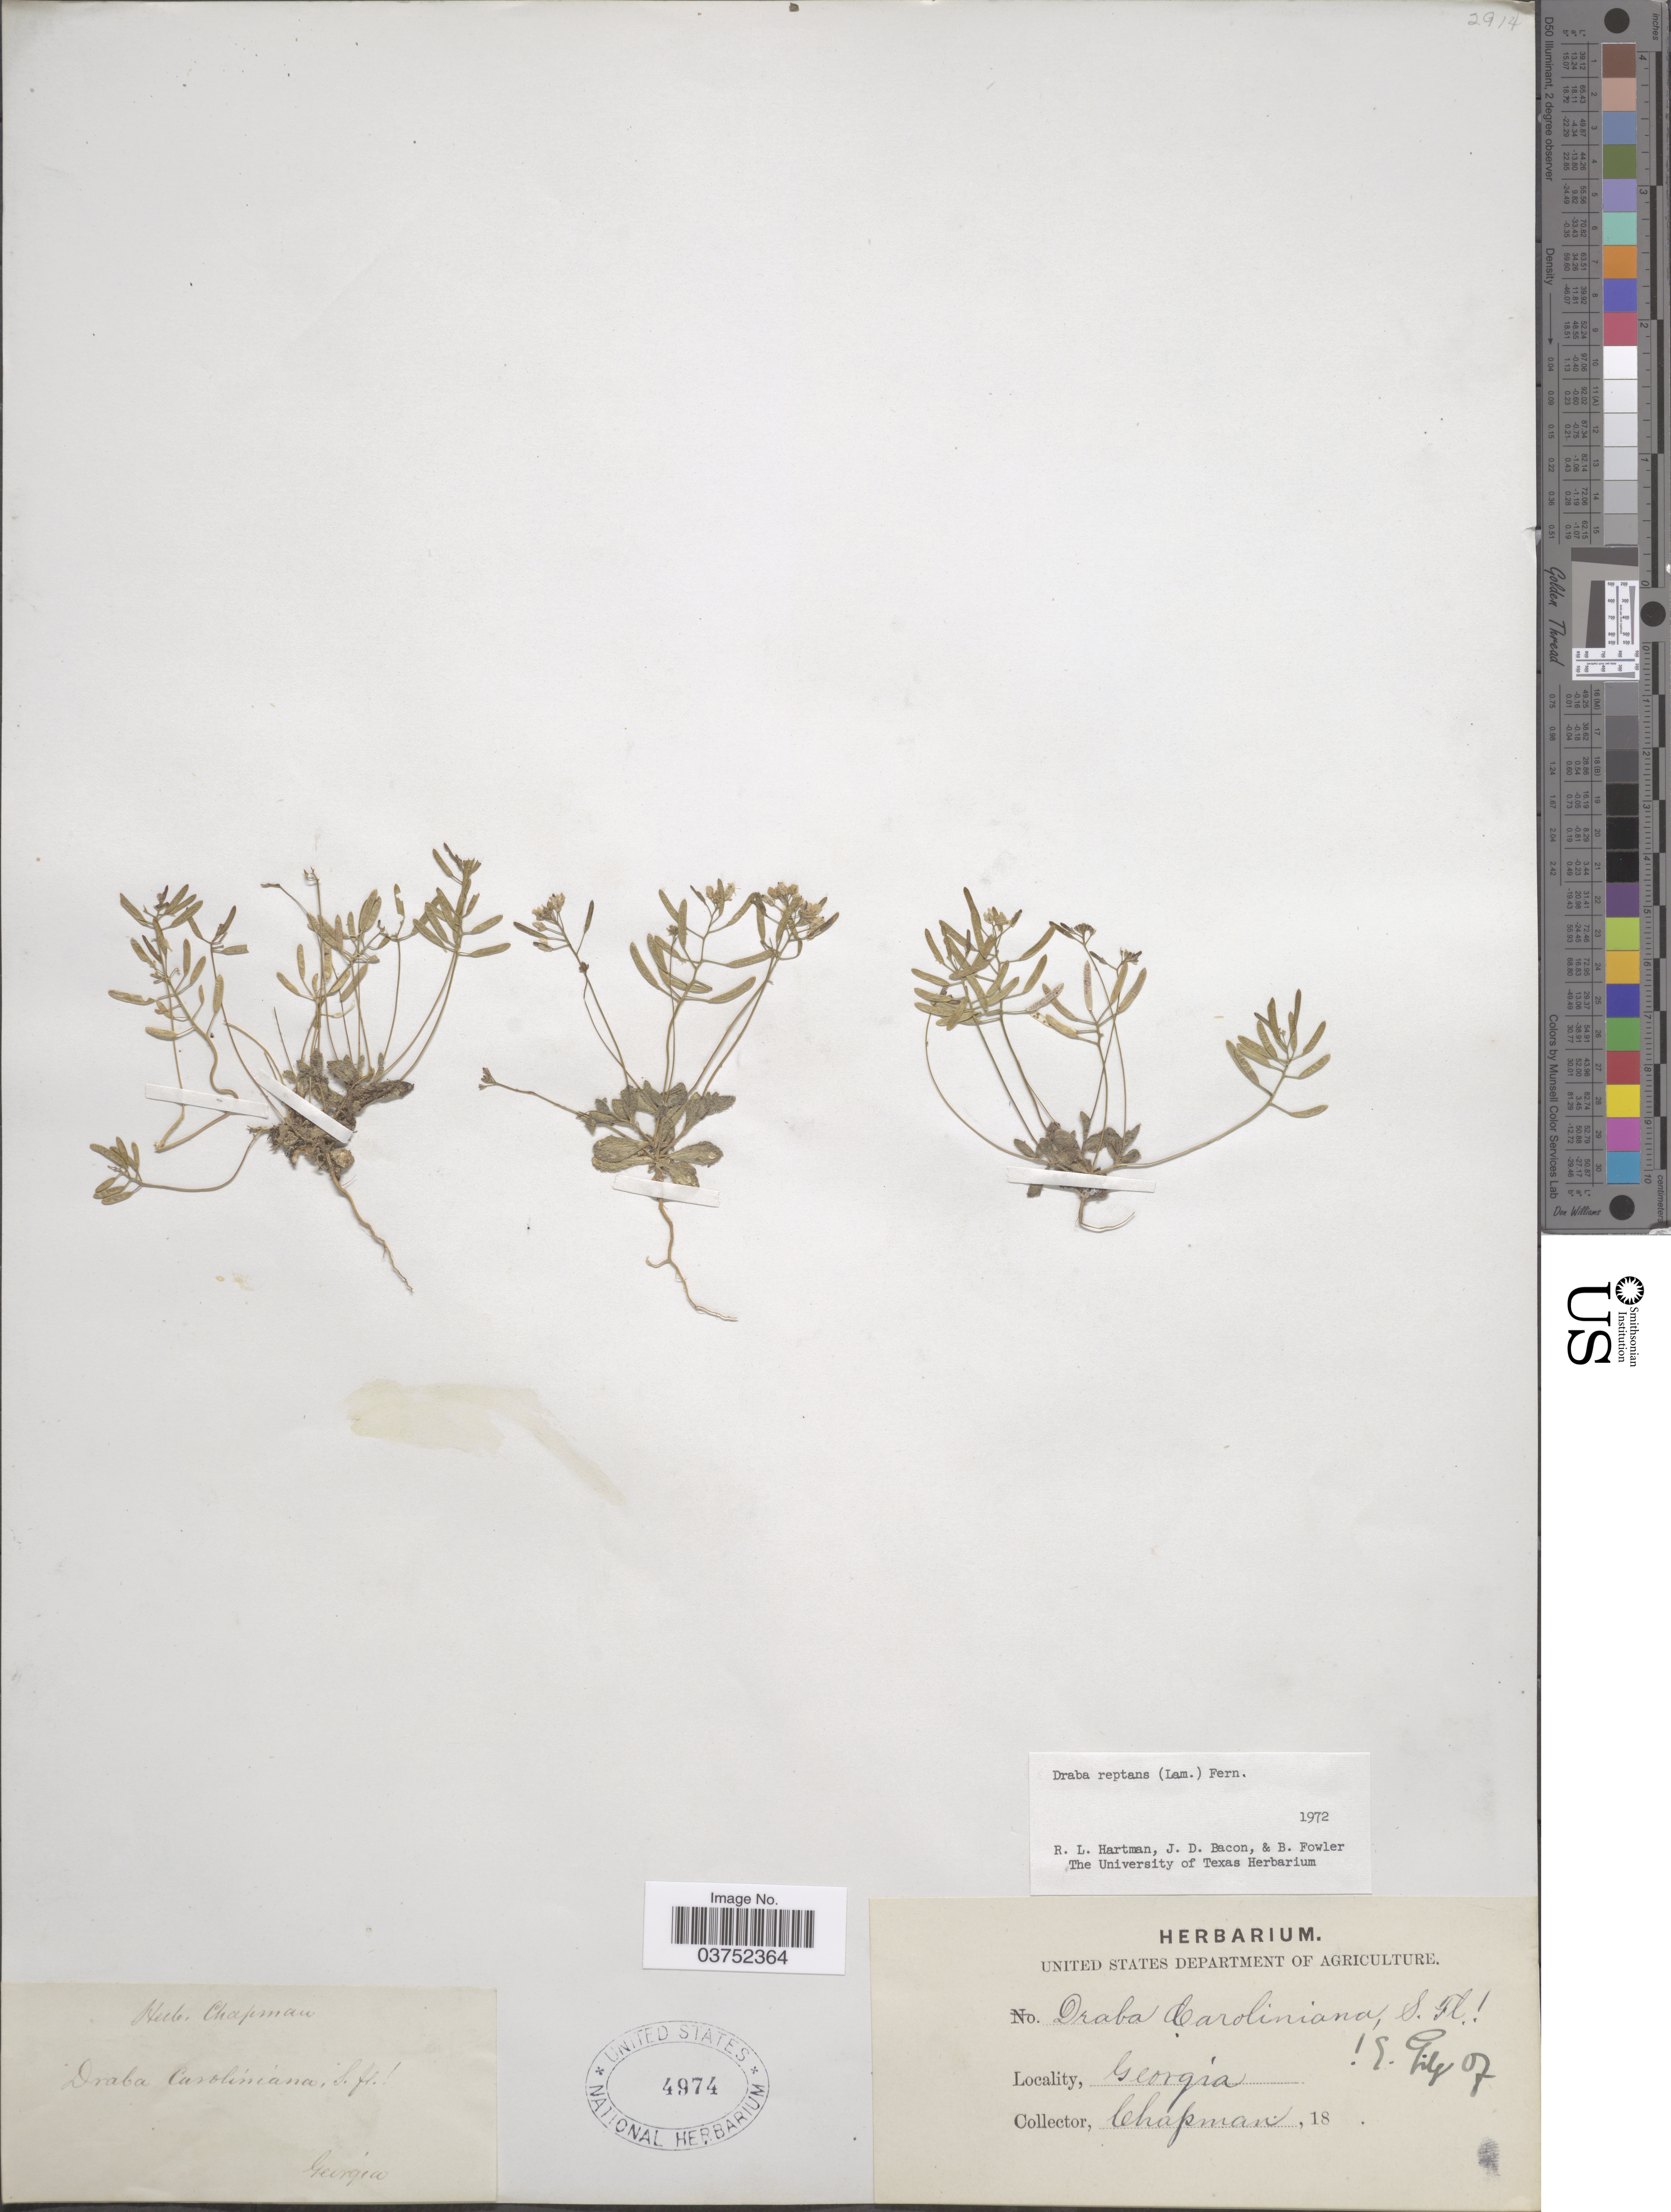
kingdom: Plantae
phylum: Tracheophyta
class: Magnoliopsida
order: Brassicales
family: Brassicaceae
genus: Draba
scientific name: Draba reptans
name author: (Lam.) Fernald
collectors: A. Chapman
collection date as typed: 18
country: United States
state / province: Georgia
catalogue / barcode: US 4974